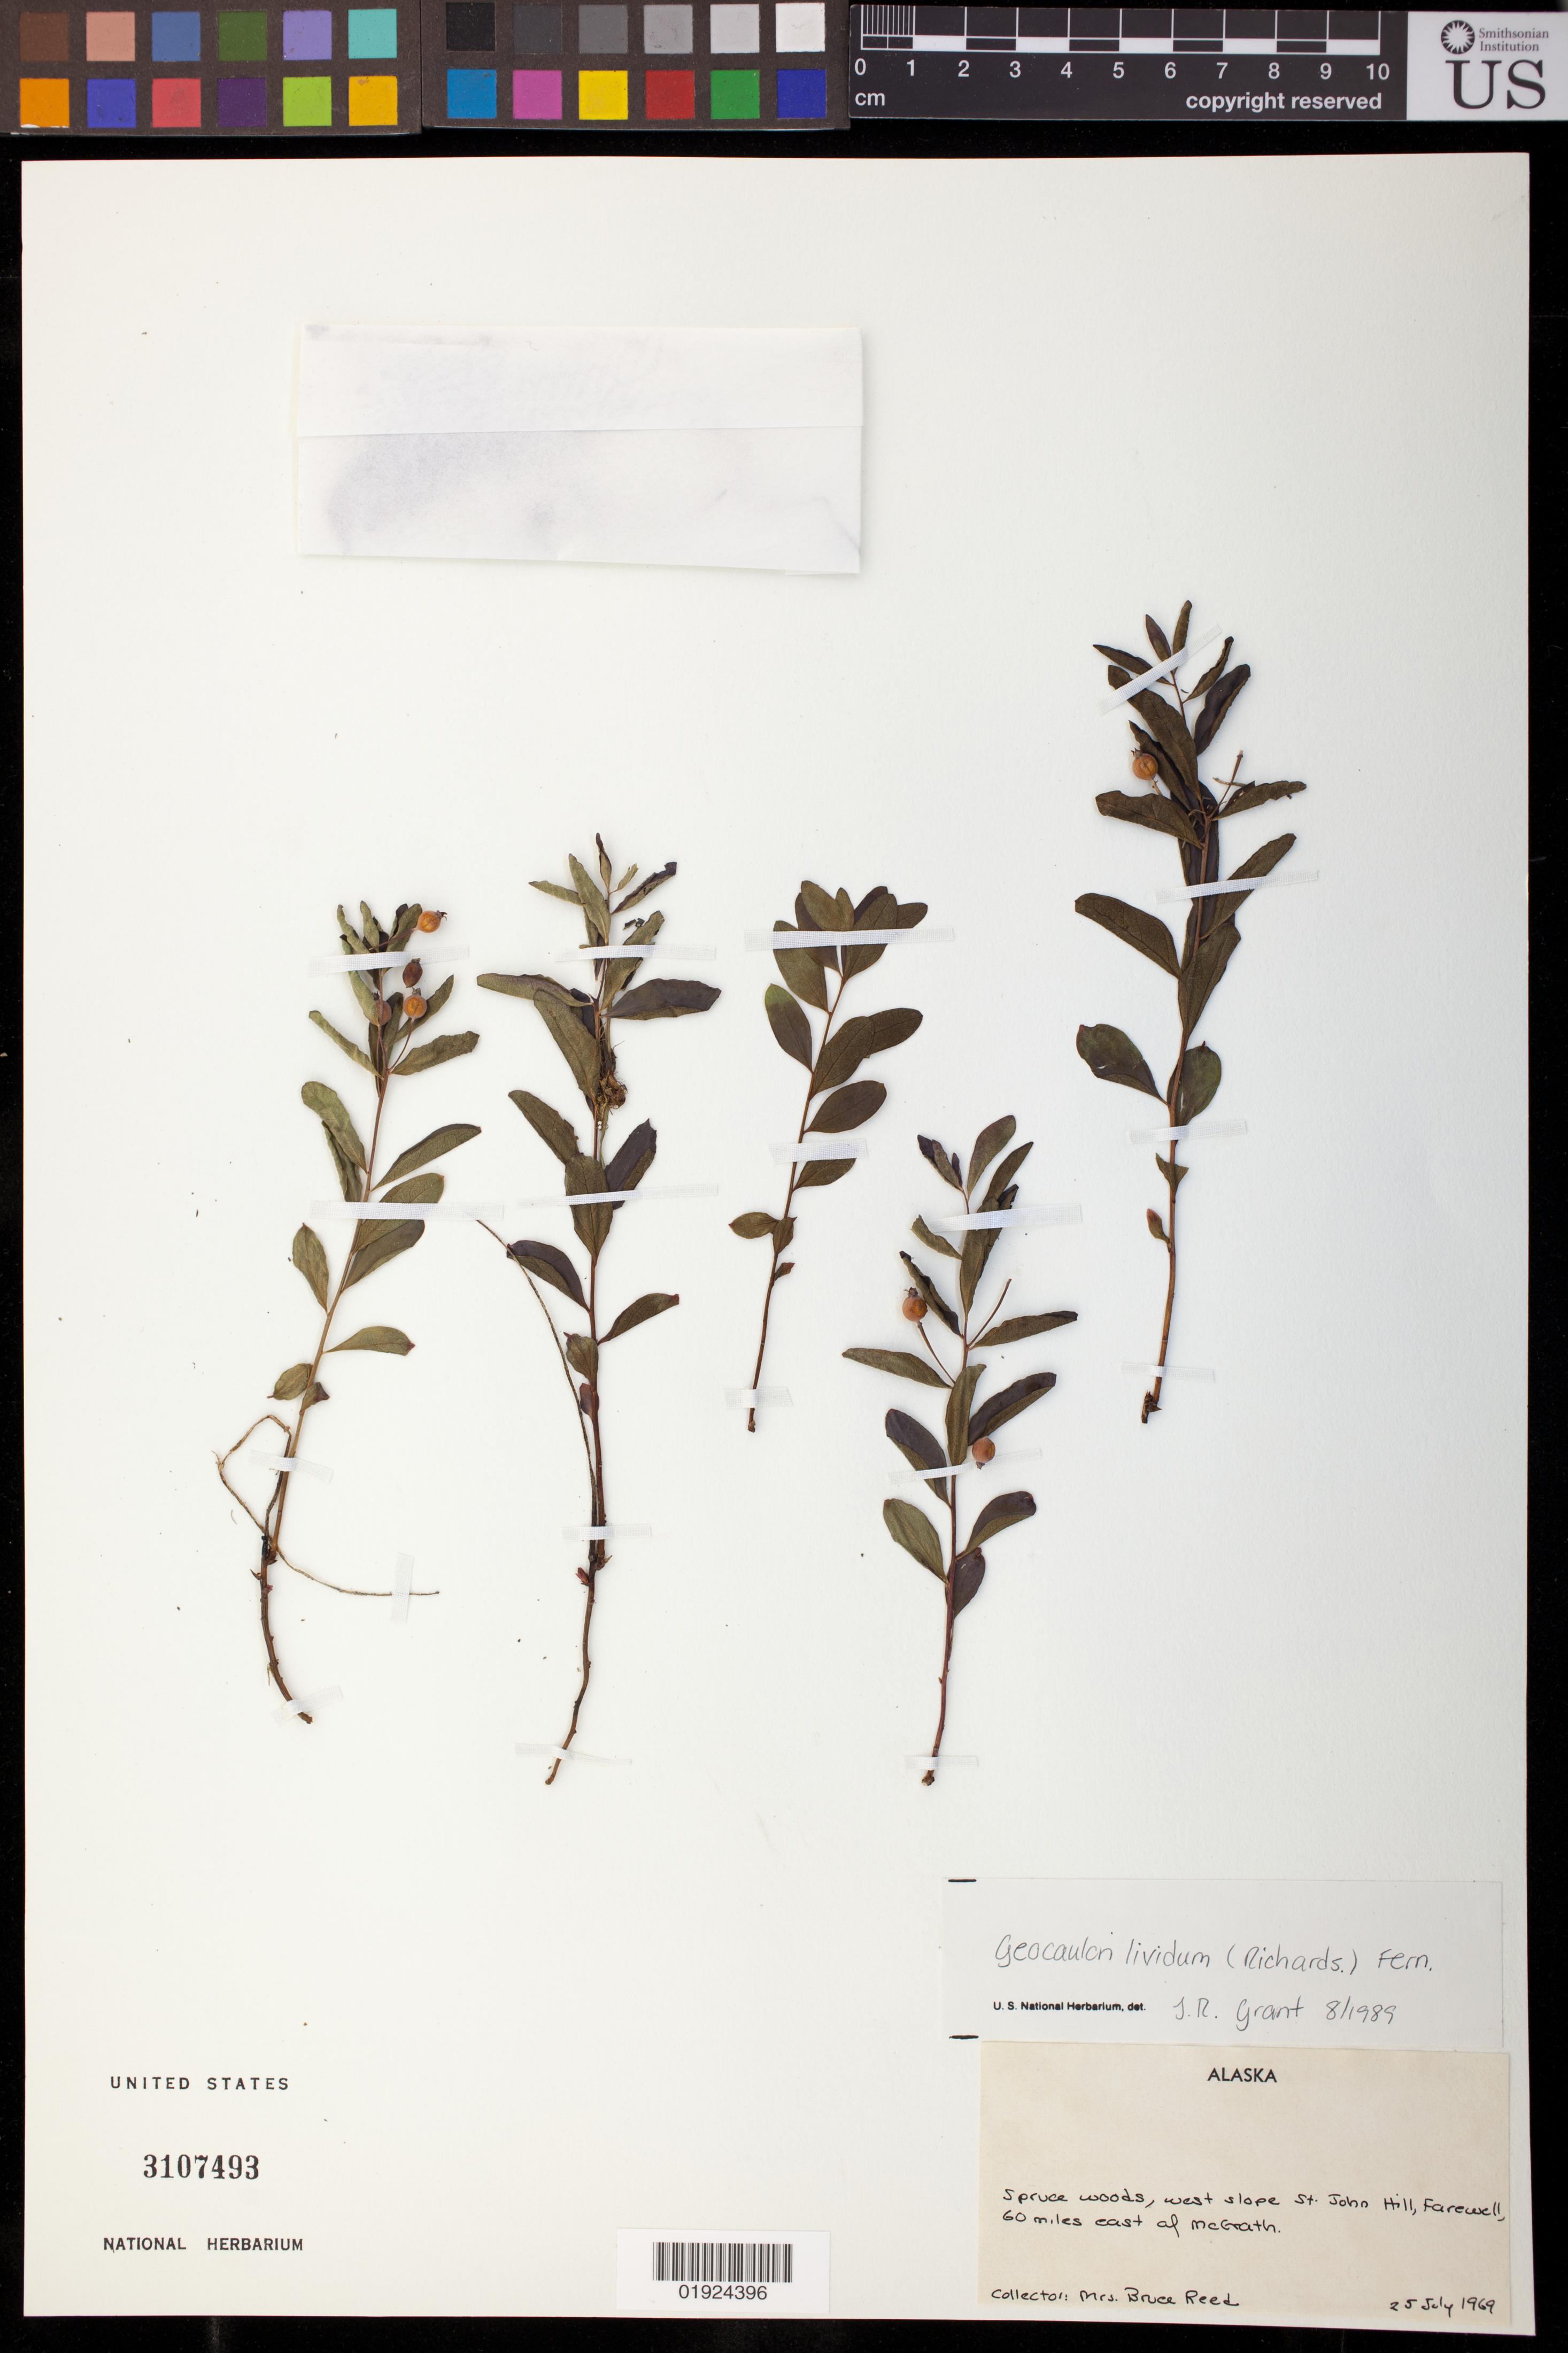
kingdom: Plantae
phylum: Tracheophyta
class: Magnoliopsida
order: Santalales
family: Comandraceae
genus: Geocaulon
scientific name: Geocaulon lividum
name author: (Richardson) Fernald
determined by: Grant, J. R.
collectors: B. Reed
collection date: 1969-07-25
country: United States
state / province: Alaska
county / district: Yukon-Koyukuk C. A.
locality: West slope St. John Hill, Farewell, 60 miles east of McGrath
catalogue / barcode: US 3107493